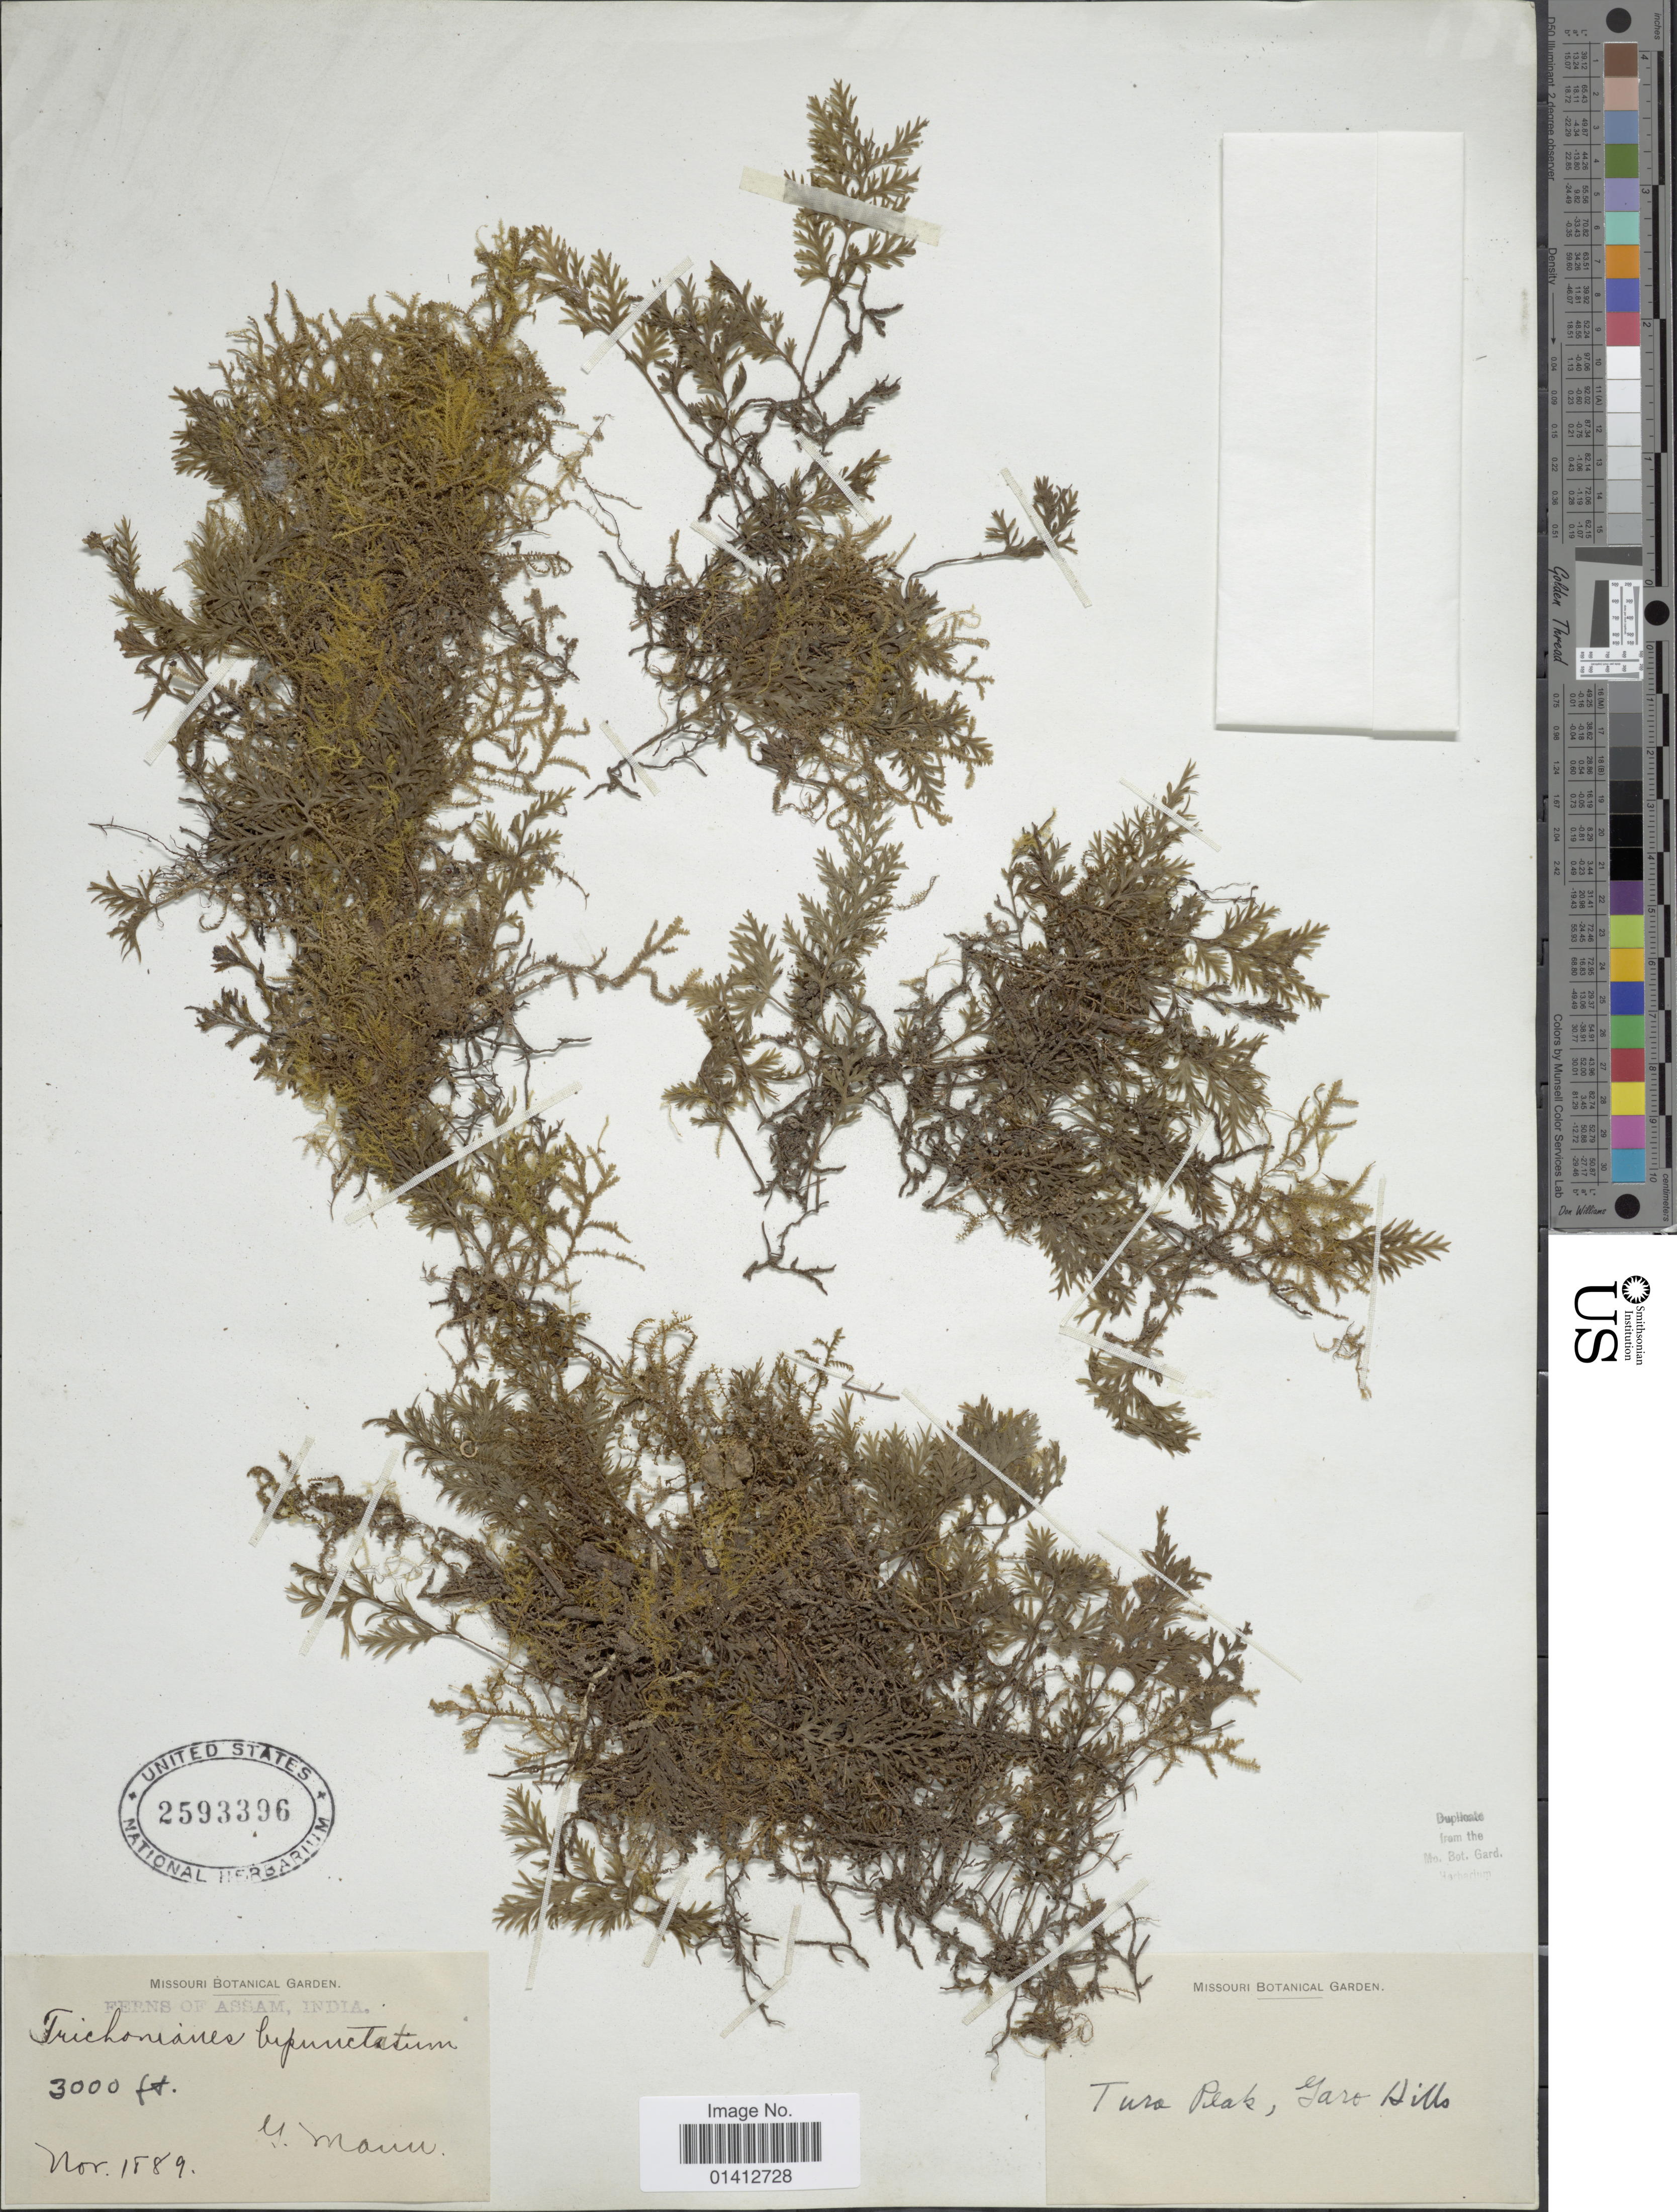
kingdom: Plantae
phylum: Tracheophyta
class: Polypodiopsida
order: Hymenophyllales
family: Hymenophyllaceae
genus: Crepidomanes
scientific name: Crepidomanes bipunctatum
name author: (Poir.) Copel.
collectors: G. Mann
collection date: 1889-11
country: India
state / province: Meghalaya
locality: Tura Peak, Garo Hills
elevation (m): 914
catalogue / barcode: US 2593396